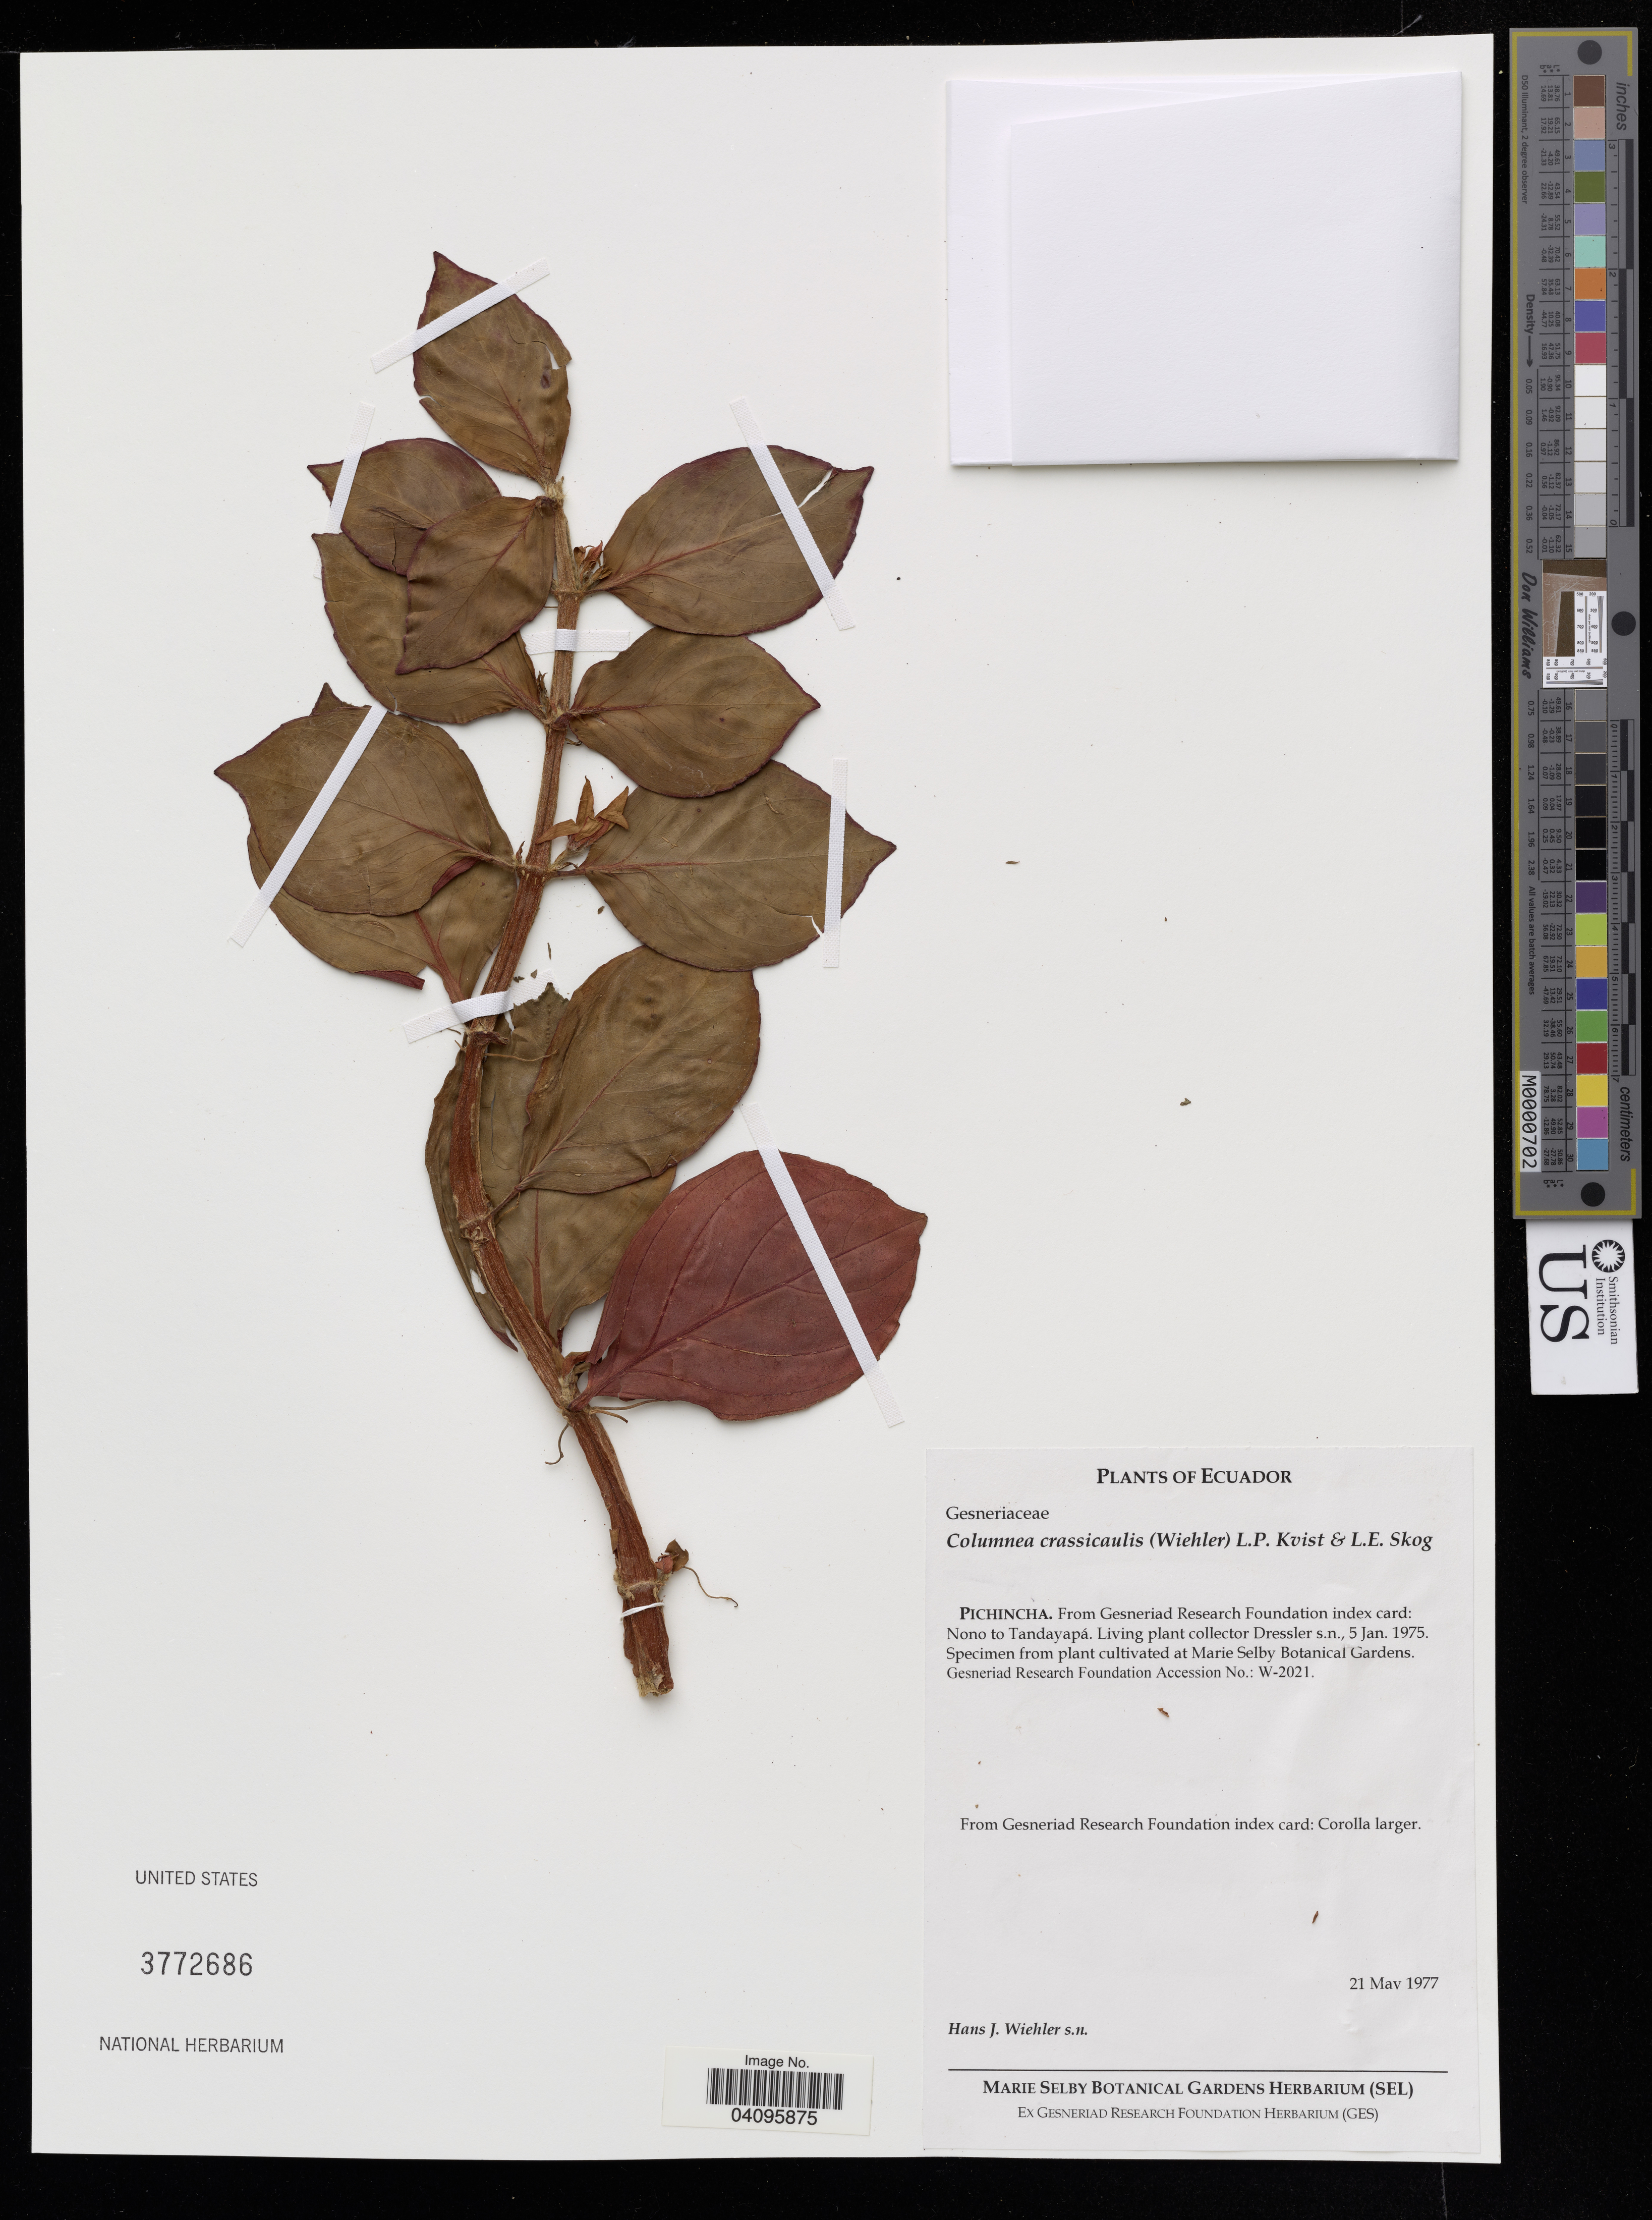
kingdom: Plantae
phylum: Tracheophyta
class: Magnoliopsida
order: Lamiales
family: Gesneriaceae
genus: Columnea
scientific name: Columnea crassicaulis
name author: Wiehler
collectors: H. J. Wiehler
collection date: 1977-05-21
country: Ecuador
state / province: Pichincha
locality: From Gesneriad Research Foundation index card: Nono to Tandayapá.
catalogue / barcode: US 3772686